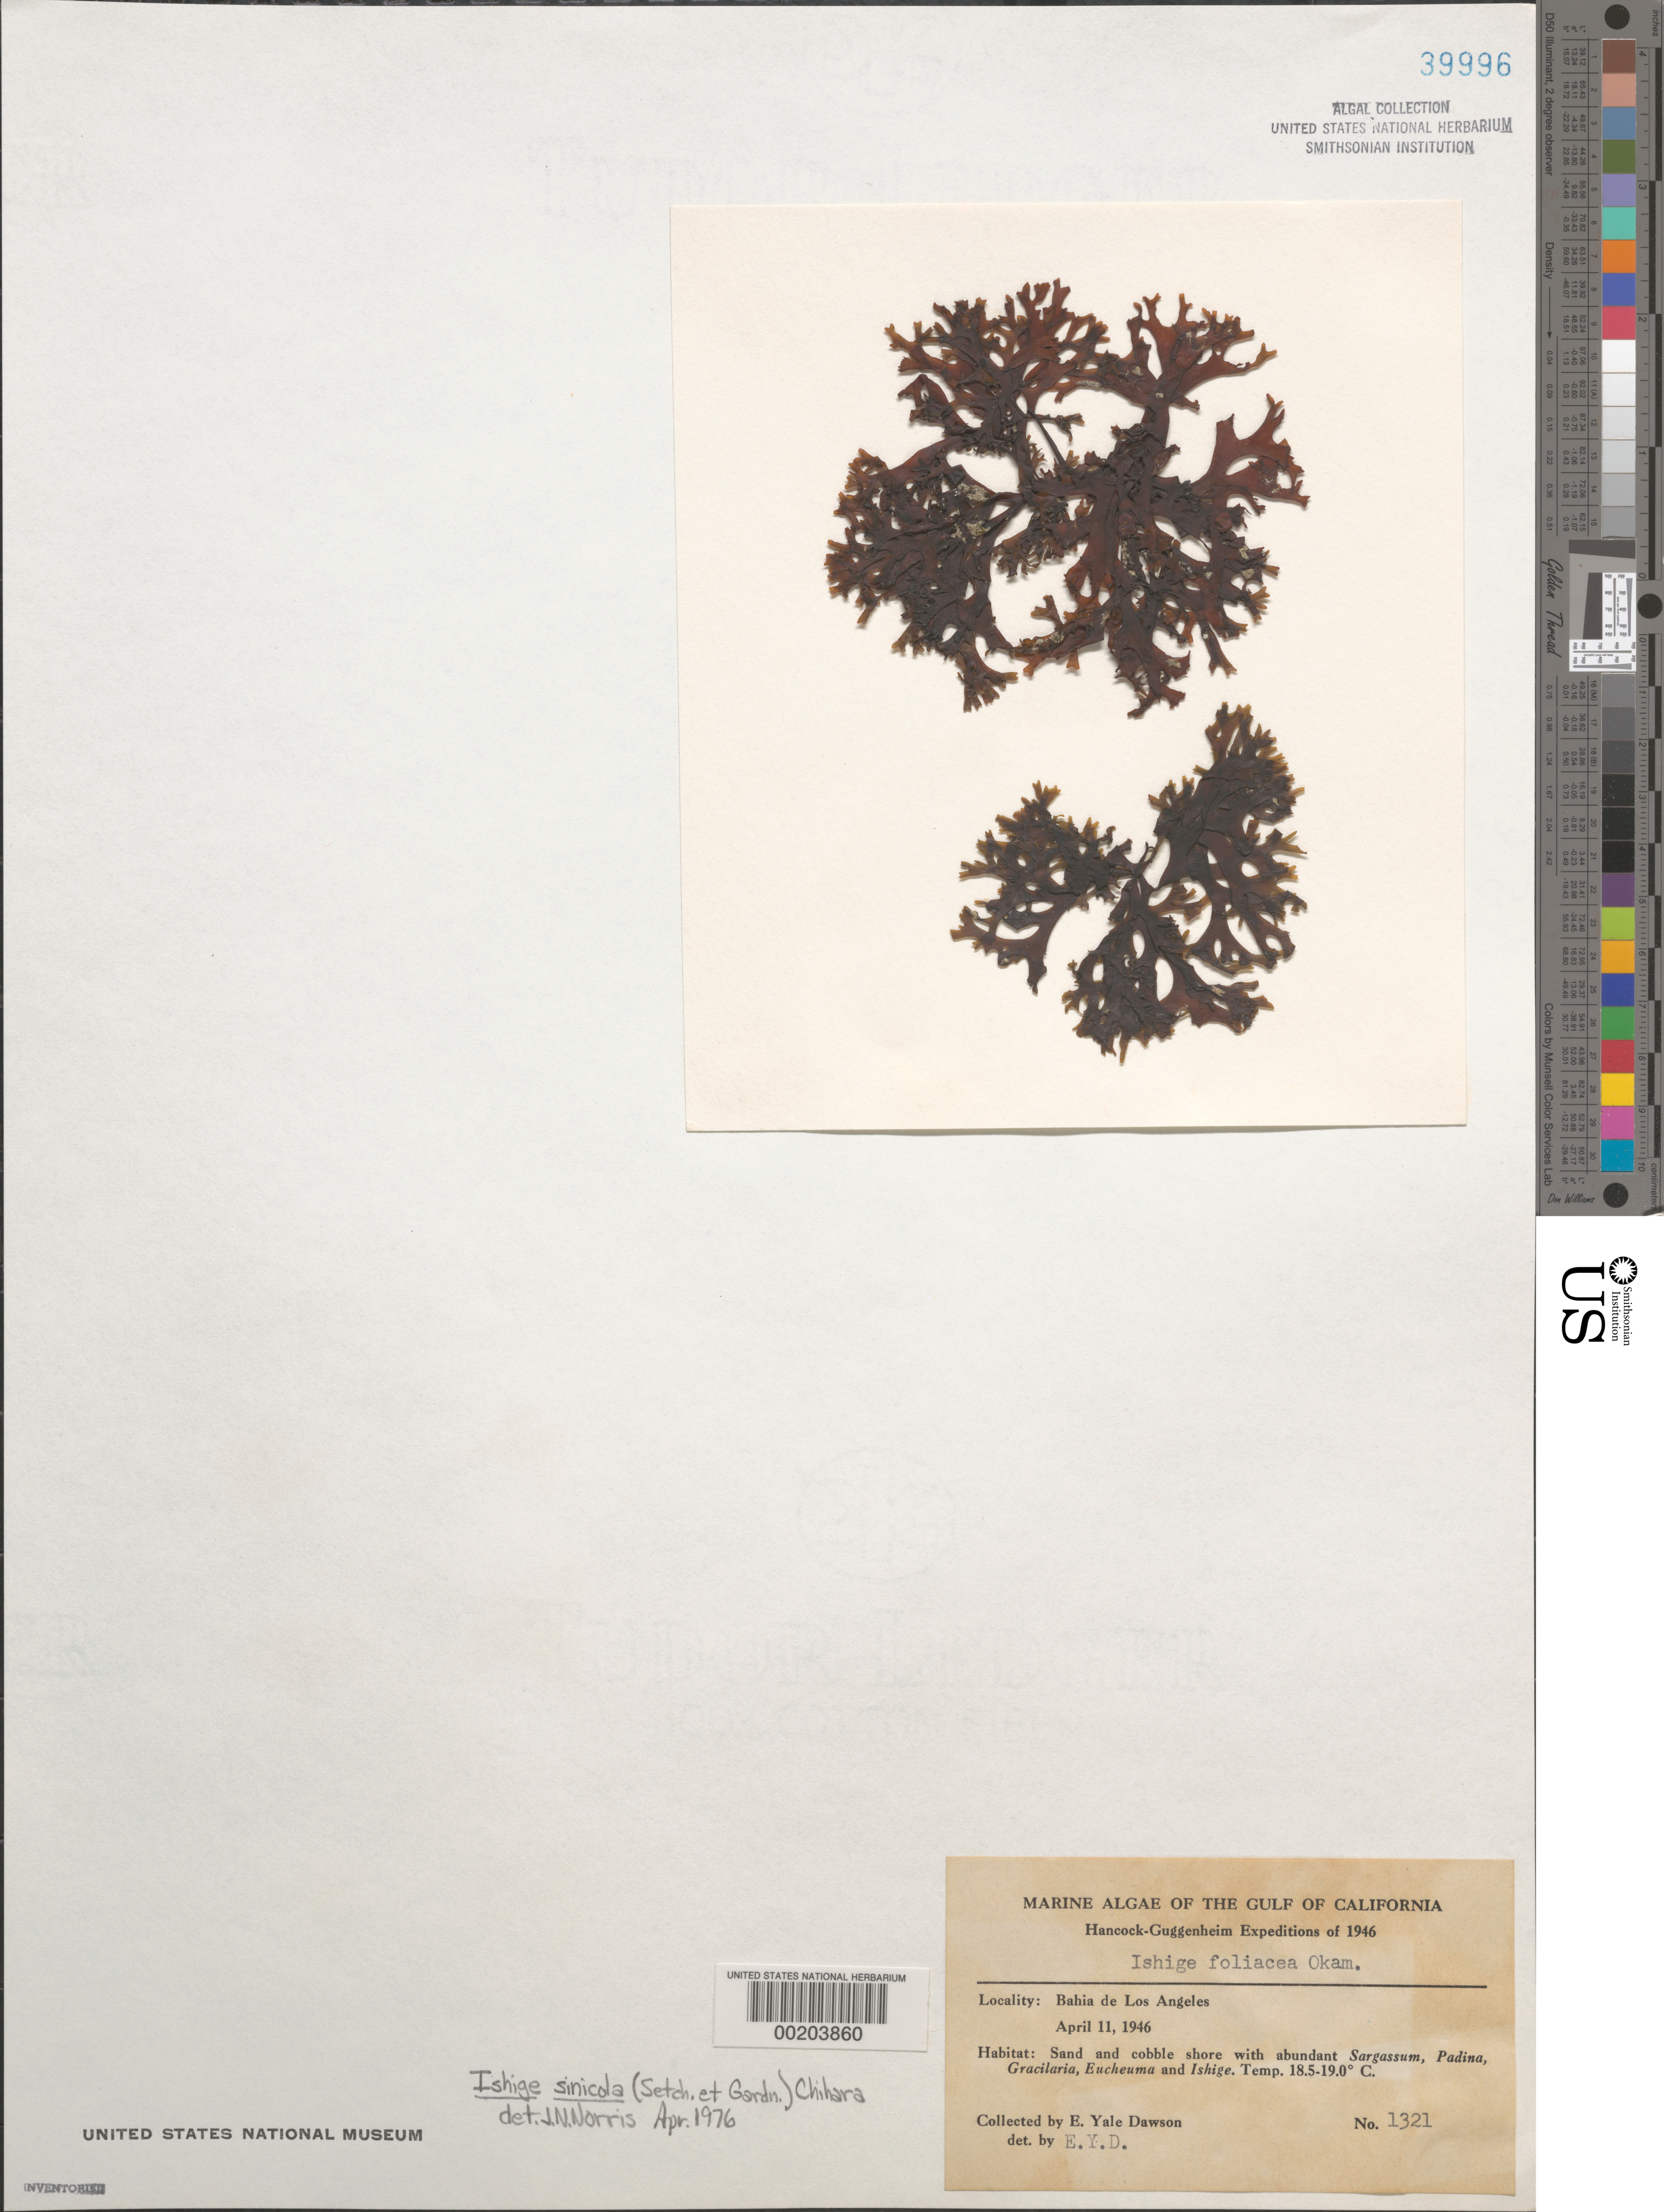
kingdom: Chromista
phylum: Ochrophyta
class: Phaeophyceae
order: Ishigeales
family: Ishigeaceae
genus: Ishige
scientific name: Ishige sinicola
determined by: Norris, James N.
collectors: E. Y. Dawson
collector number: EYD 1321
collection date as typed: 11 Apr 1946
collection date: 1946-04-11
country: Mexico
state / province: Baja California Norte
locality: Bahia de Los Angeles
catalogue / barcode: US 39996